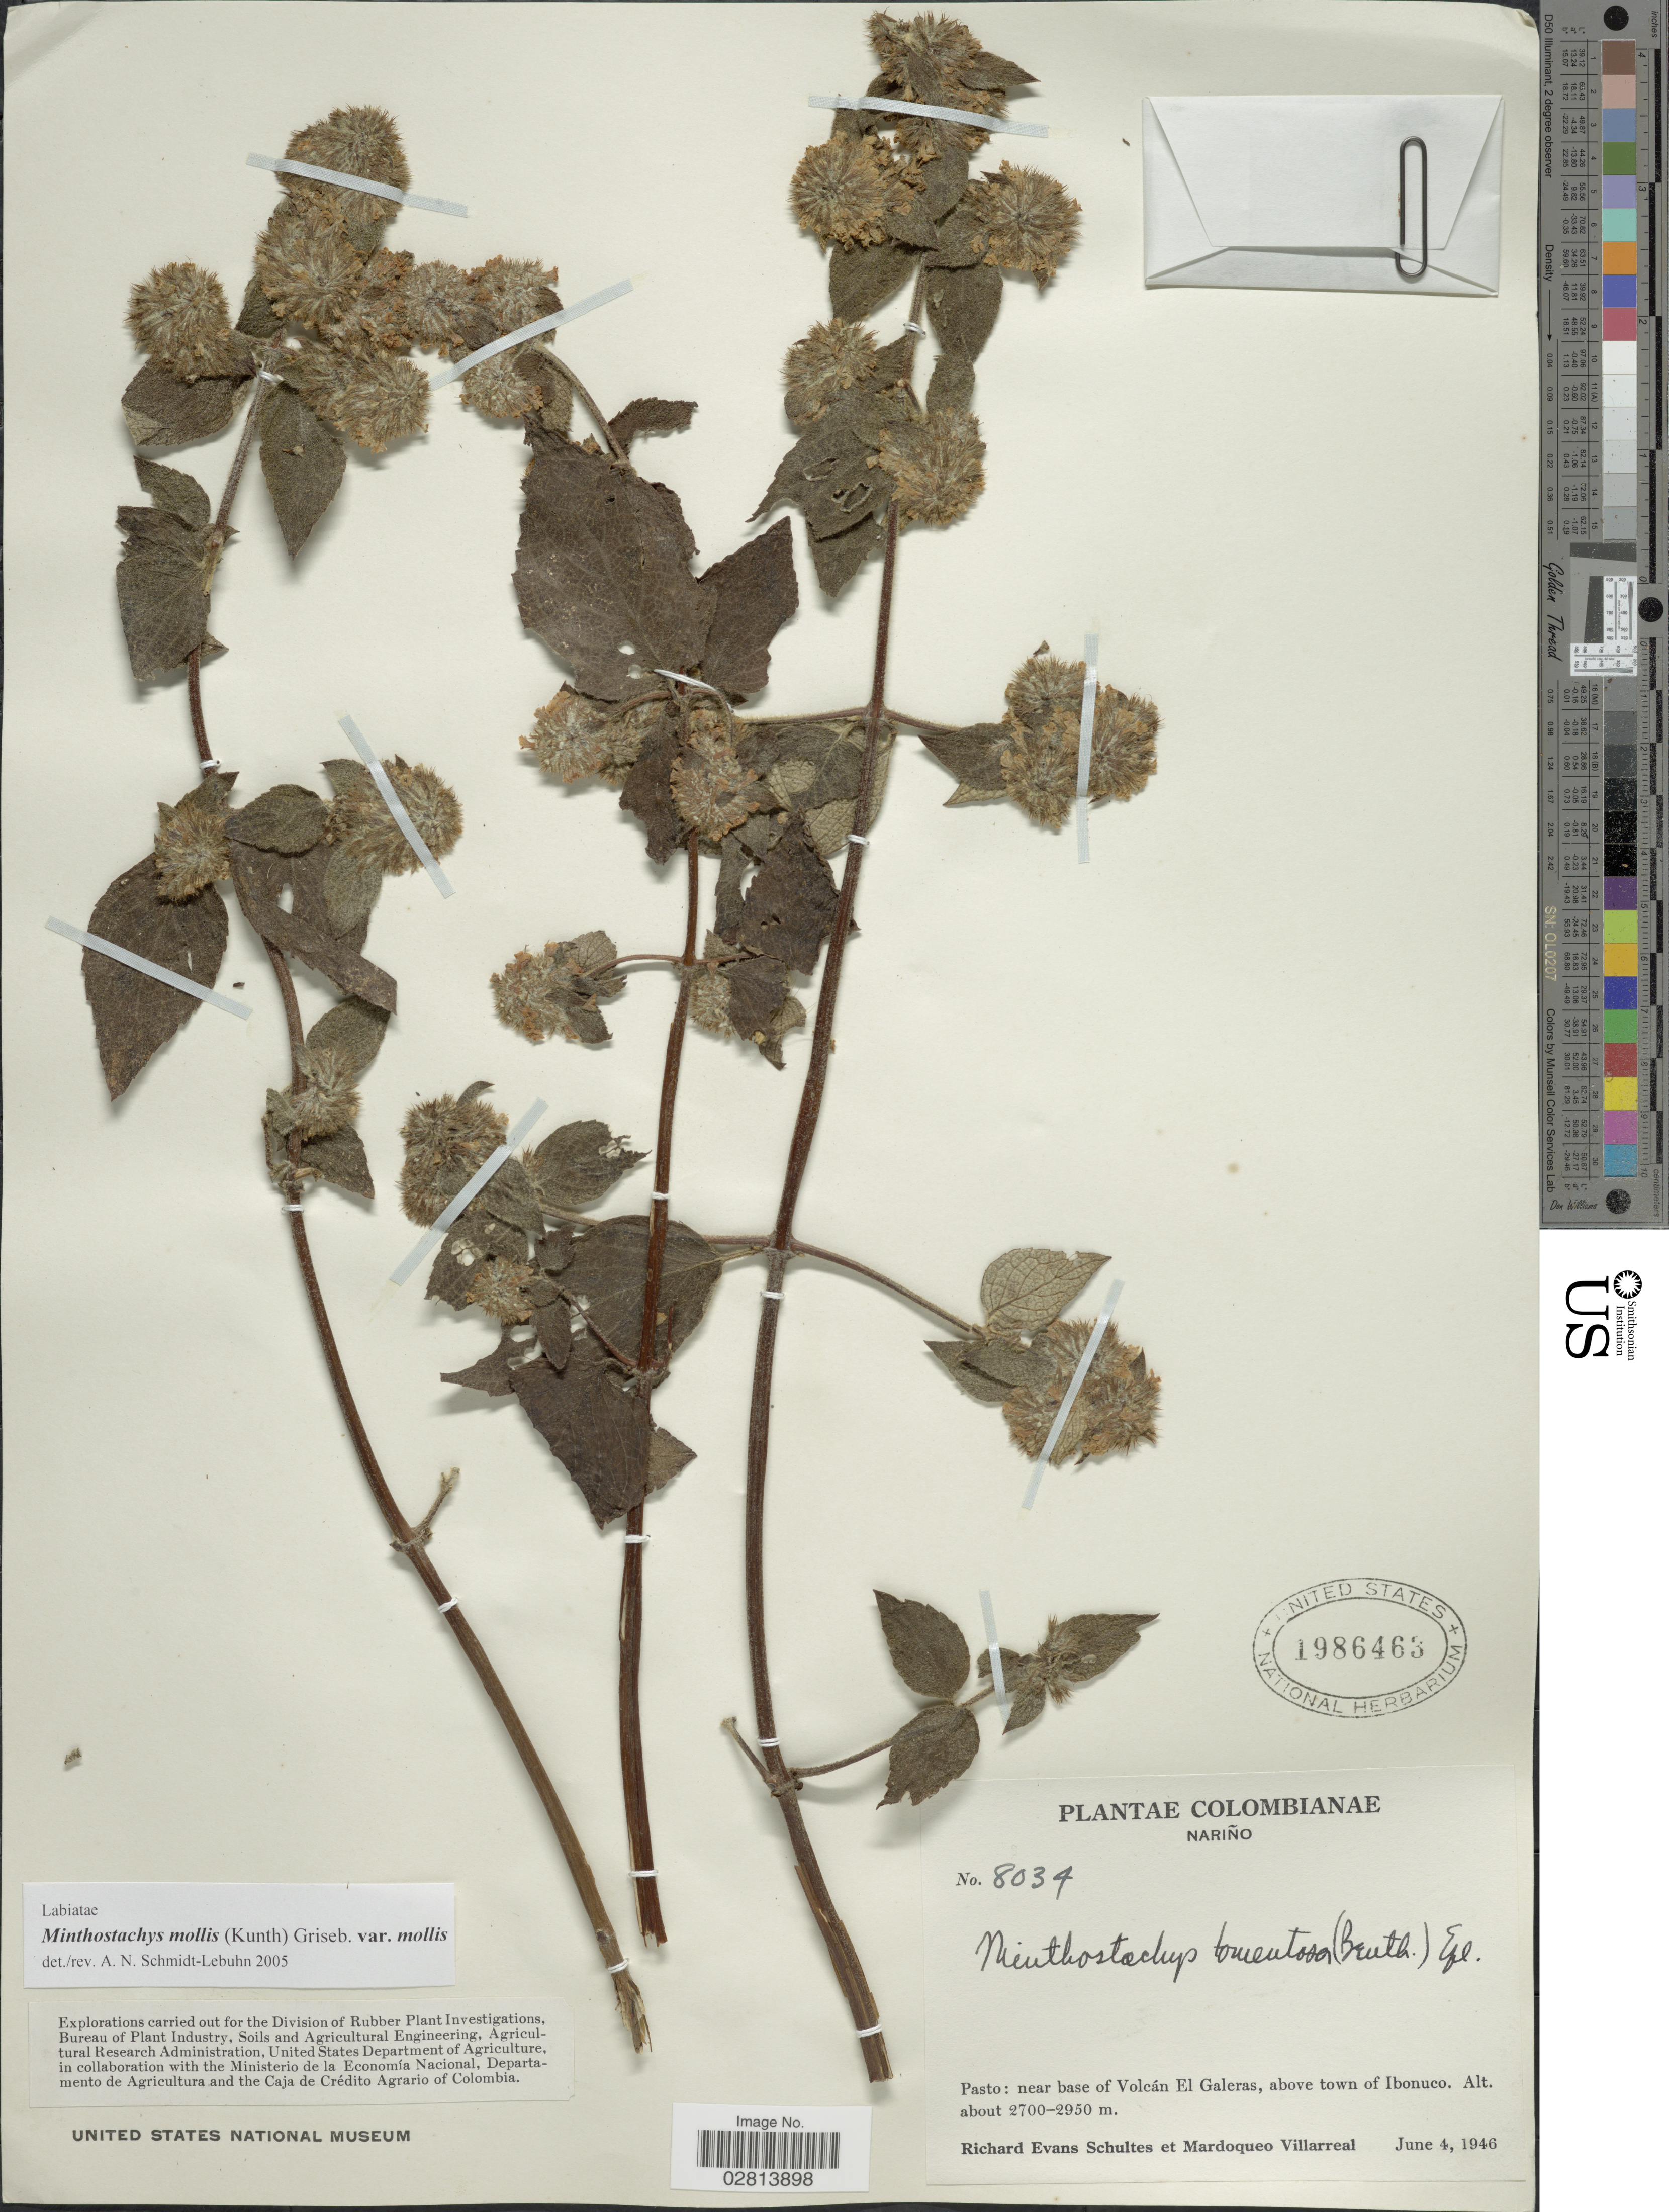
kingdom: Plantae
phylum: Tracheophyta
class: Magnoliopsida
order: Lamiales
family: Lamiaceae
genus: Minthostachys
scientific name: Minthostachys mollis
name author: (Kunth) Griseb.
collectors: R. E. Schultes & M. Villarreal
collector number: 8034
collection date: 1946-06-04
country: Colombia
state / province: Nariño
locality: Pasto: near base of Volcán El Galeras, above town of Ibonuco.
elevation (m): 2700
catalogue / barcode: US 1986463